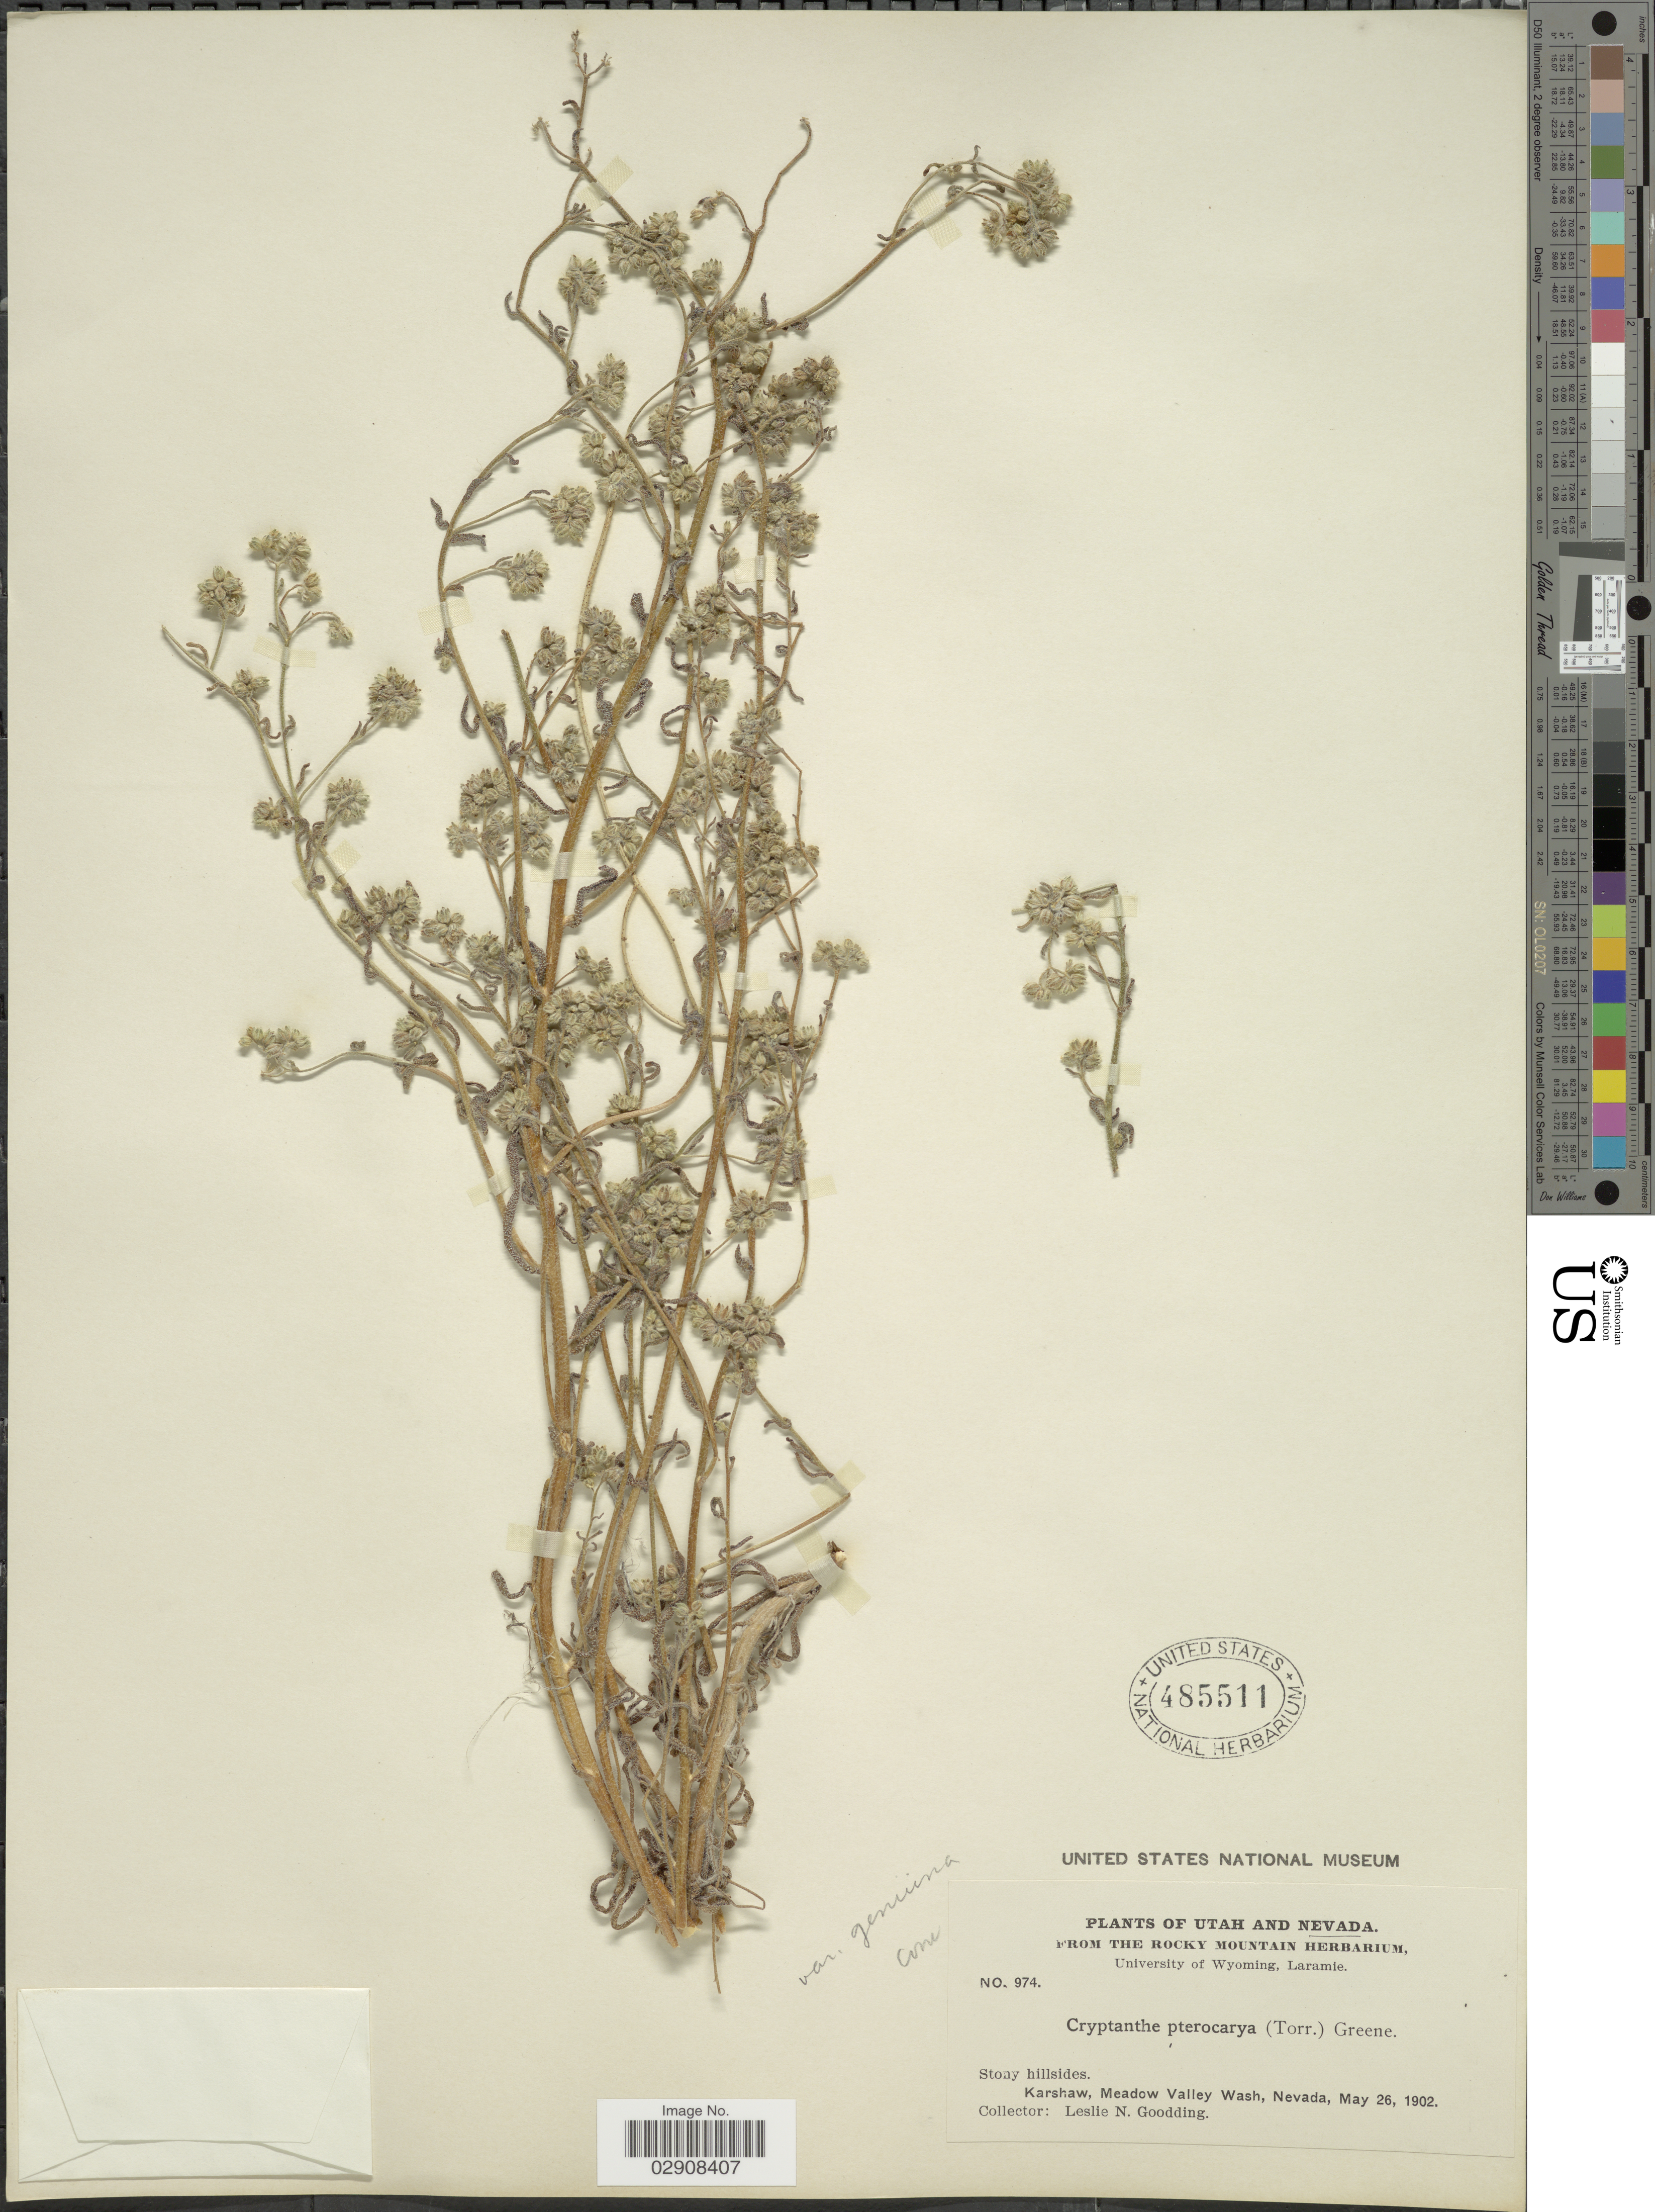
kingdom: Plantae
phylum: Tracheophyta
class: Magnoliopsida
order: Boraginales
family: Boraginaceae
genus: Cryptantha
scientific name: Cryptantha pterocarya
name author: (Torr.) Greene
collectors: L. N. Goodding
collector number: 974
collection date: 1902-05-26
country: United States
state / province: Nevada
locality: Stony hillsides. Karshaw, Meadow Valley Wash.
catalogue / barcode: US 485511